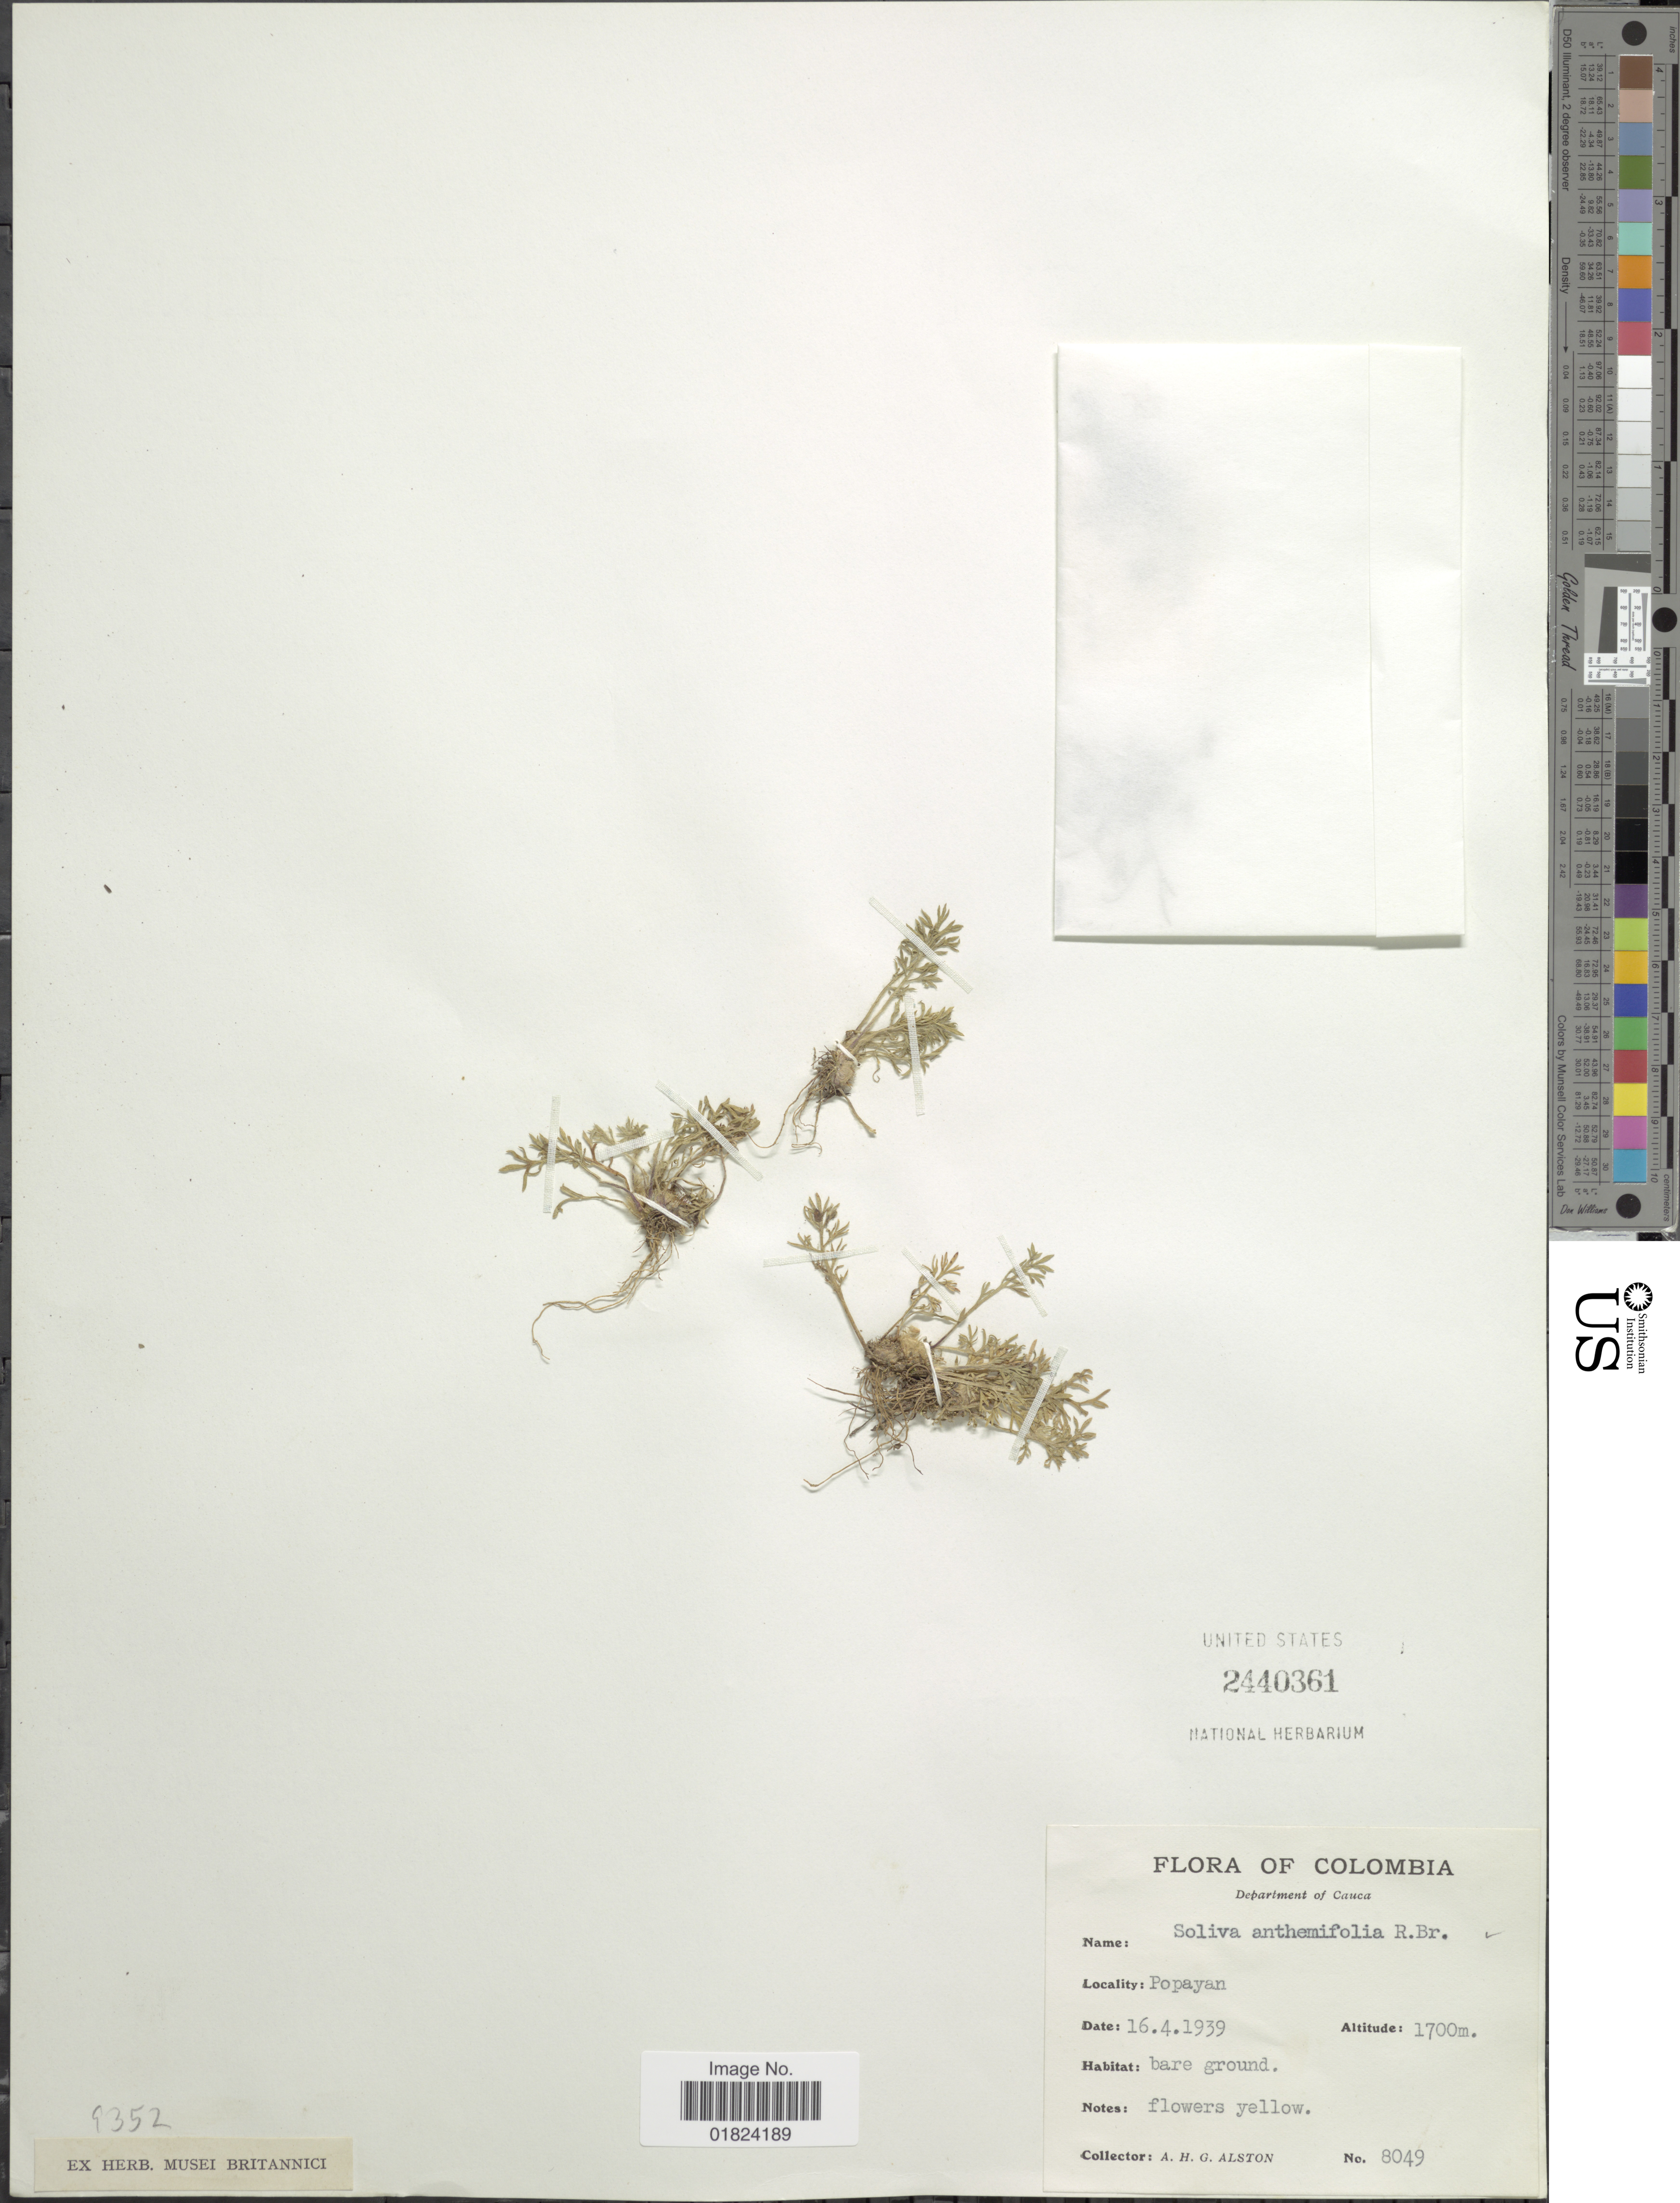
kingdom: Plantae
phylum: Tracheophyta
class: Magnoliopsida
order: Asterales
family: Asteraceae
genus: Soliva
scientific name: Soliva anthemifolia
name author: (Juss.) Sweet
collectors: A. H. Alston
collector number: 8049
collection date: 1939-04-16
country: Colombia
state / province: Cauca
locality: Popayan.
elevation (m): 1700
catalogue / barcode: US 2440361